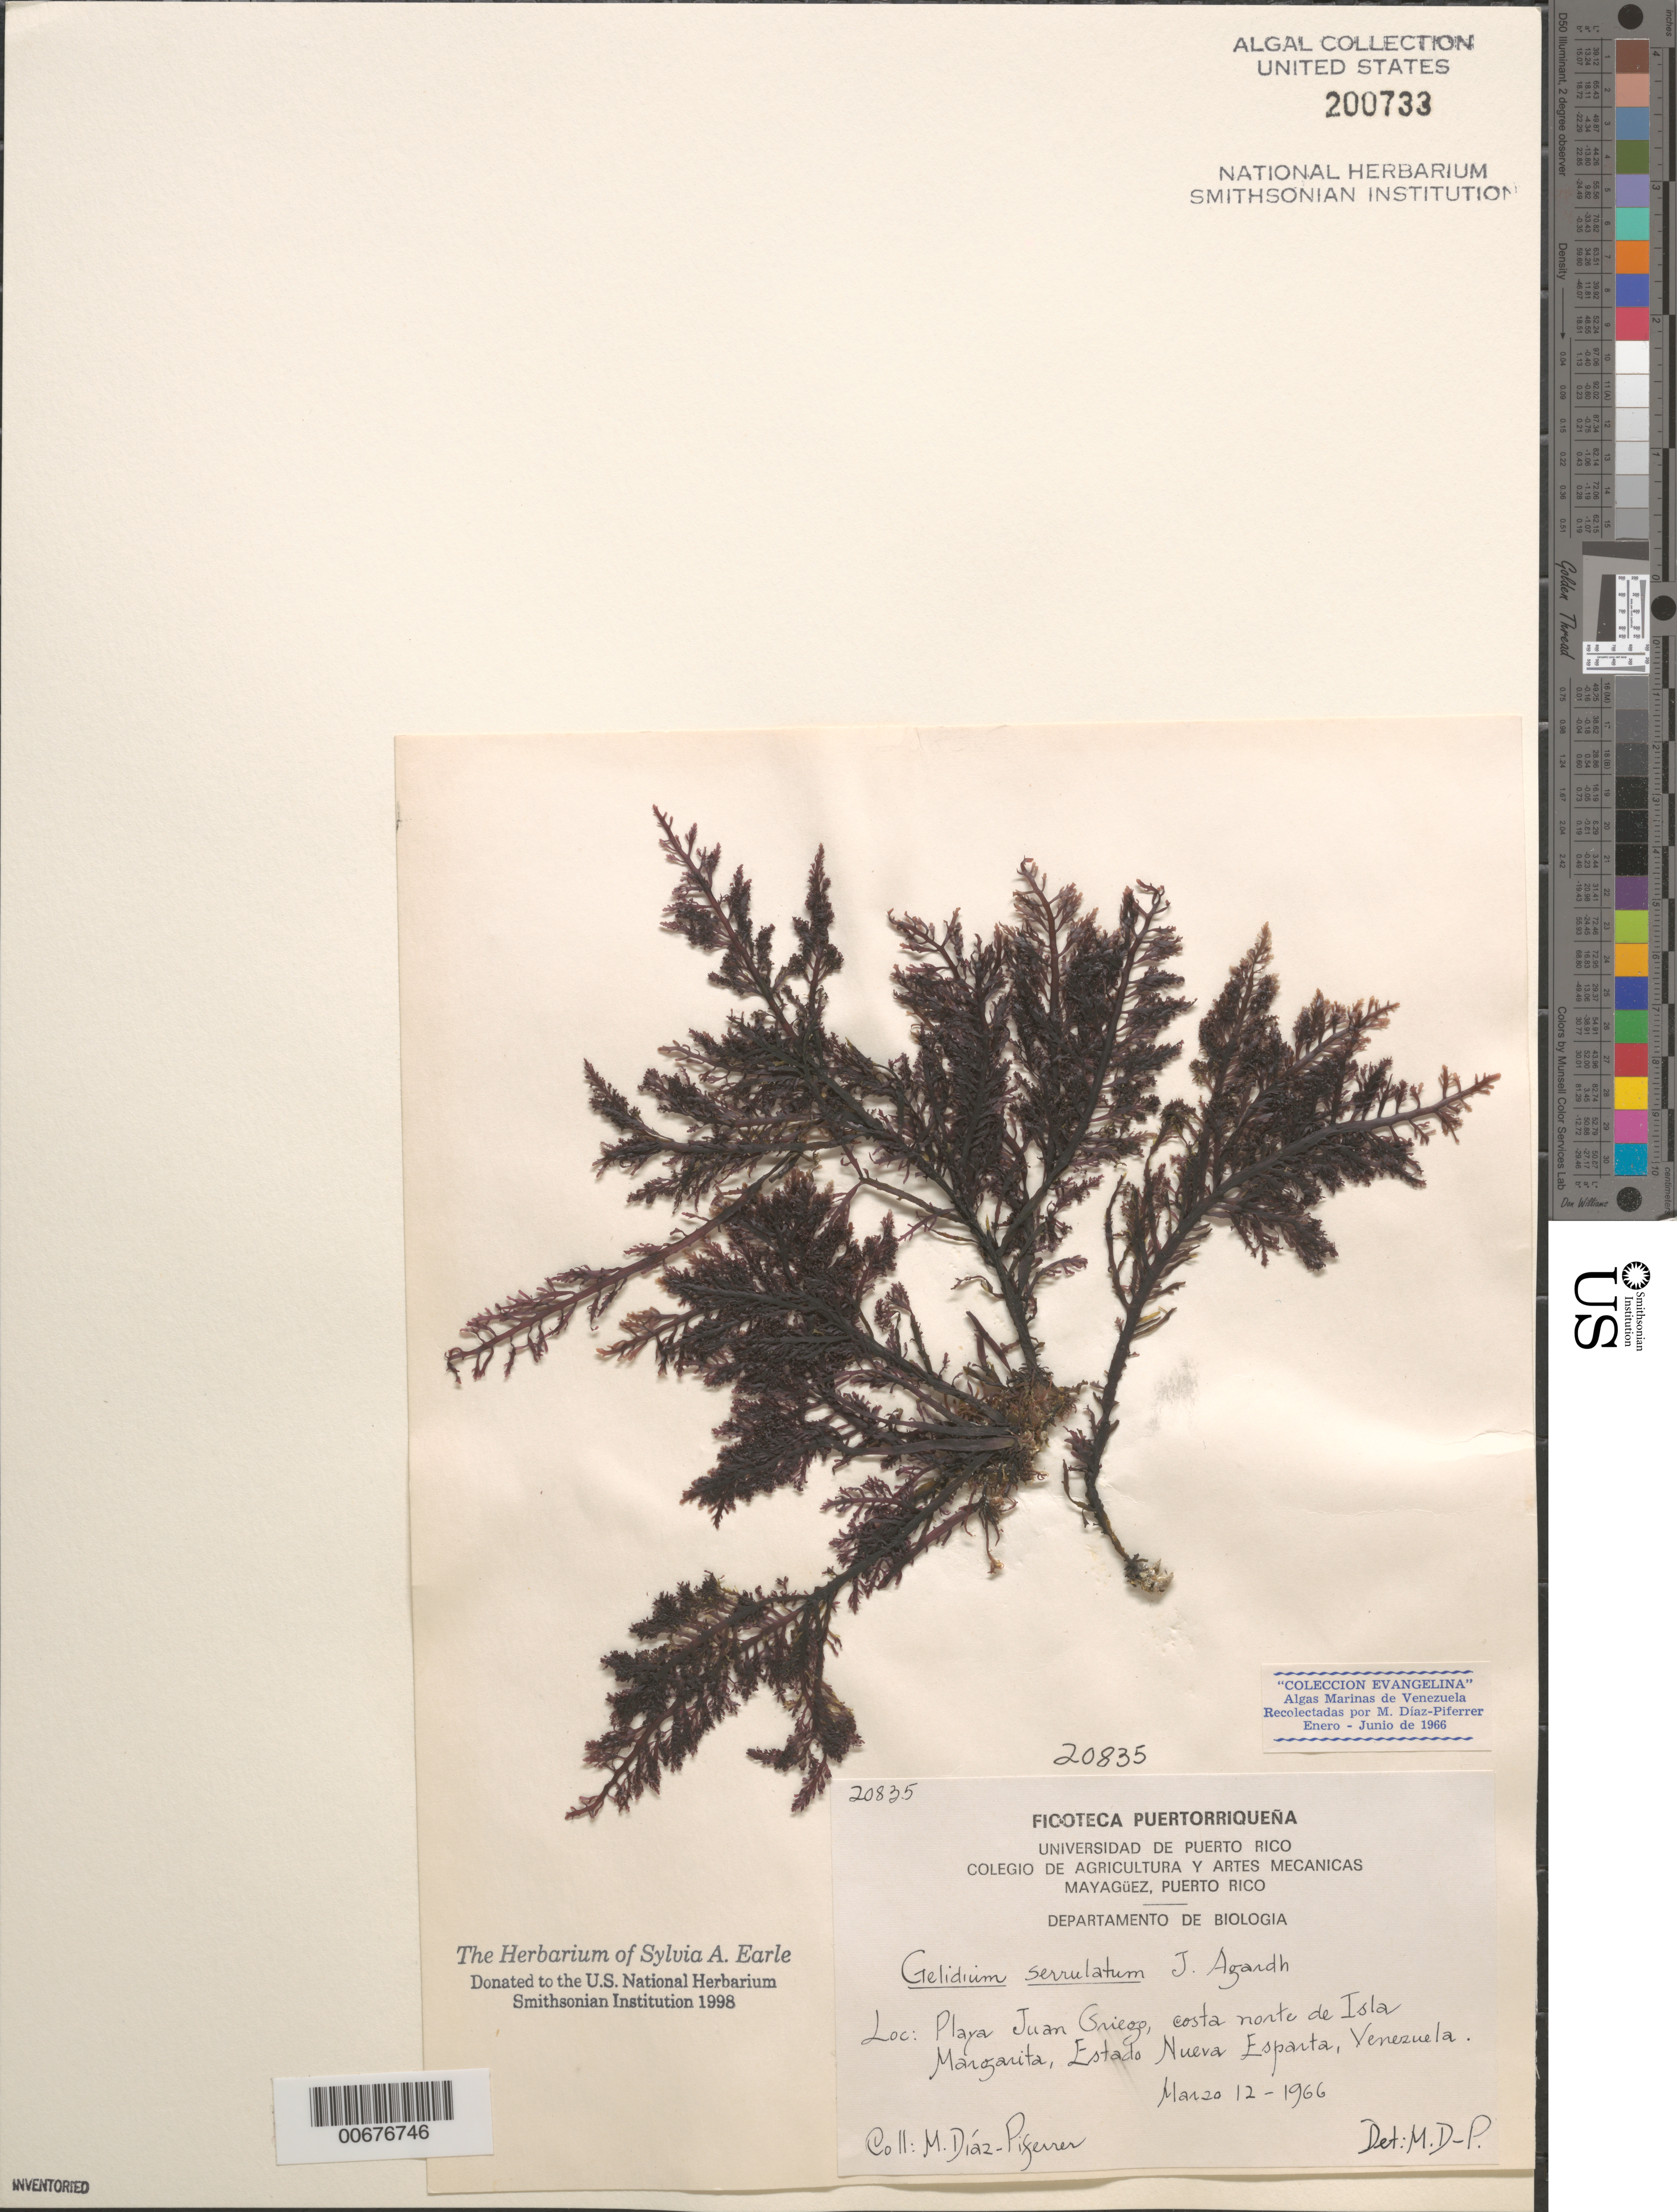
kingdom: Plantae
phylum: Rhodophyta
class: Florideophyceae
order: Gelidiales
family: Gelidiaceae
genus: Gelidium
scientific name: Gelidium serrulatum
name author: J. Agardh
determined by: Diaz-Piferrer, M.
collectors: M. Diaz-Piferrer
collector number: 20835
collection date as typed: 12 Mar 1966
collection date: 1966-03-12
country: Venezuela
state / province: Nueva Esparta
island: Margarita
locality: Playa Juan Griego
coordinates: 11 N, 64 W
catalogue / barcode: US 200733